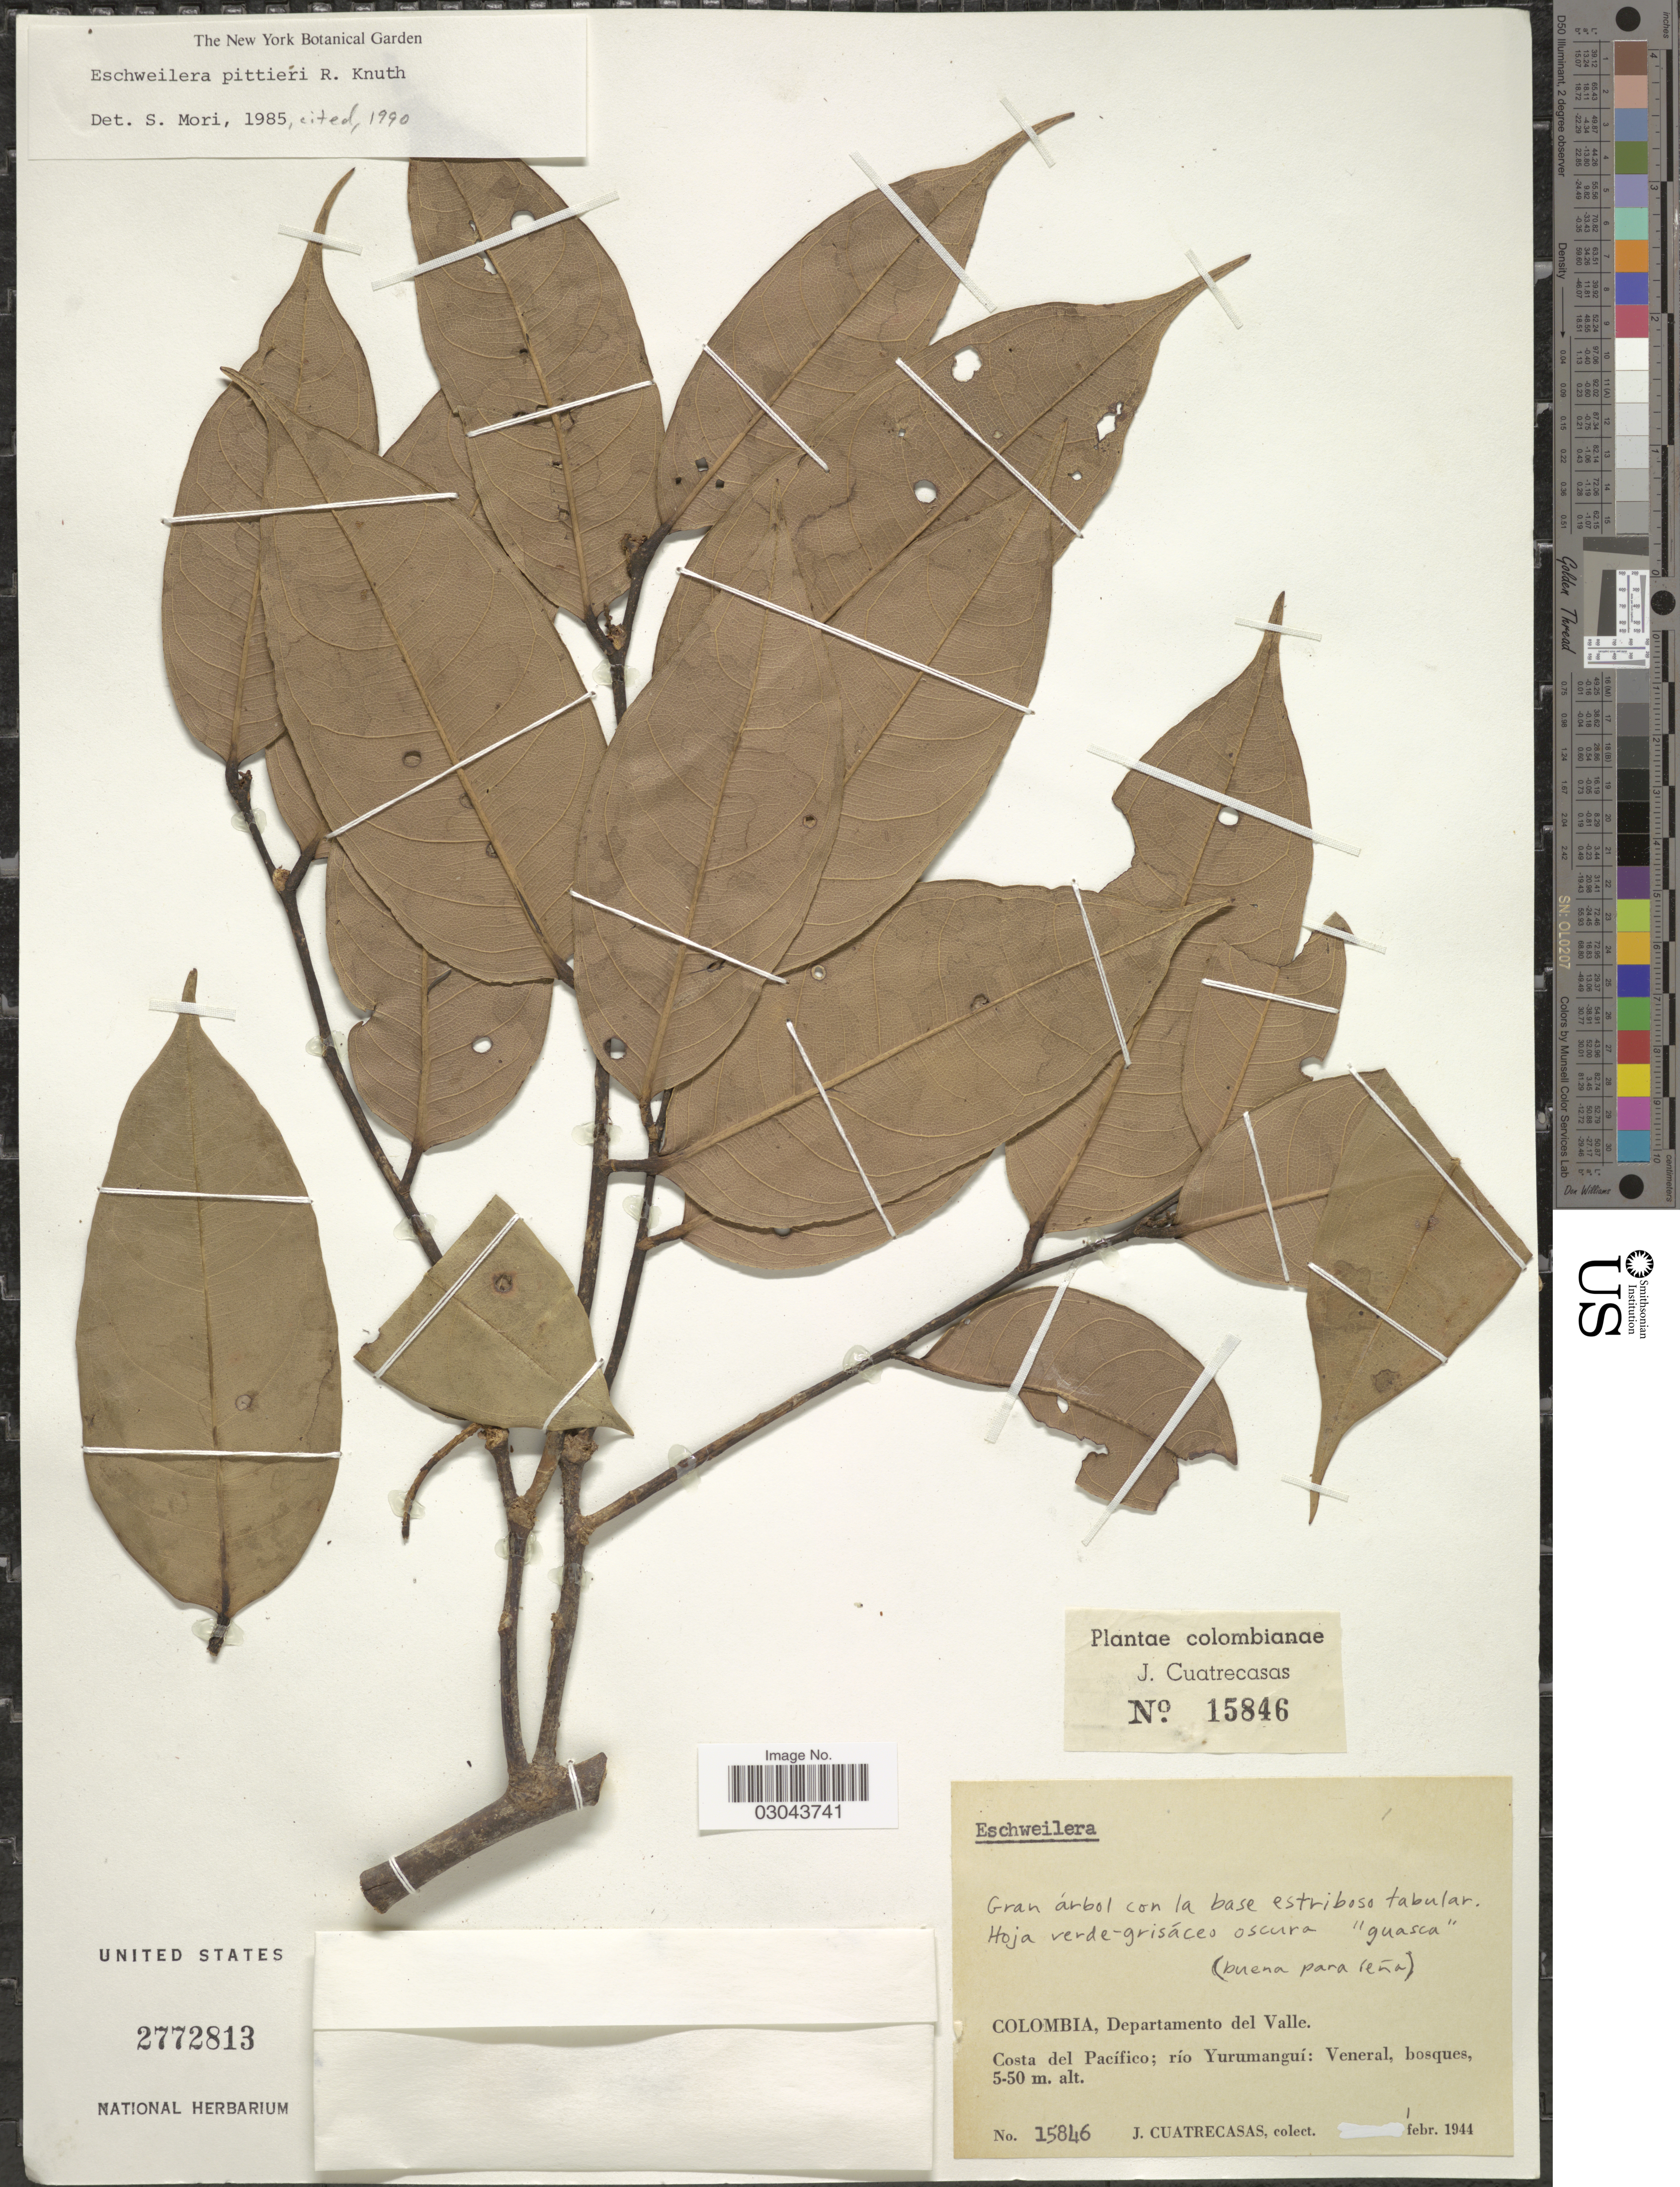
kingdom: Plantae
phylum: Tracheophyta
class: Magnoliopsida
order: Ericales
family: Lecythidaceae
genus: Eschweilera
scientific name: Eschweilera pittieri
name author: R. Knuth in Engl.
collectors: J. Cuatrecasas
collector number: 15846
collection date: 1944-02-01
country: Colombia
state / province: Valle del Cauca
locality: Departamento del Valle. Costa del Pacífico; río Yurumanguí: Veneral.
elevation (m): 5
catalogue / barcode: US 2772813